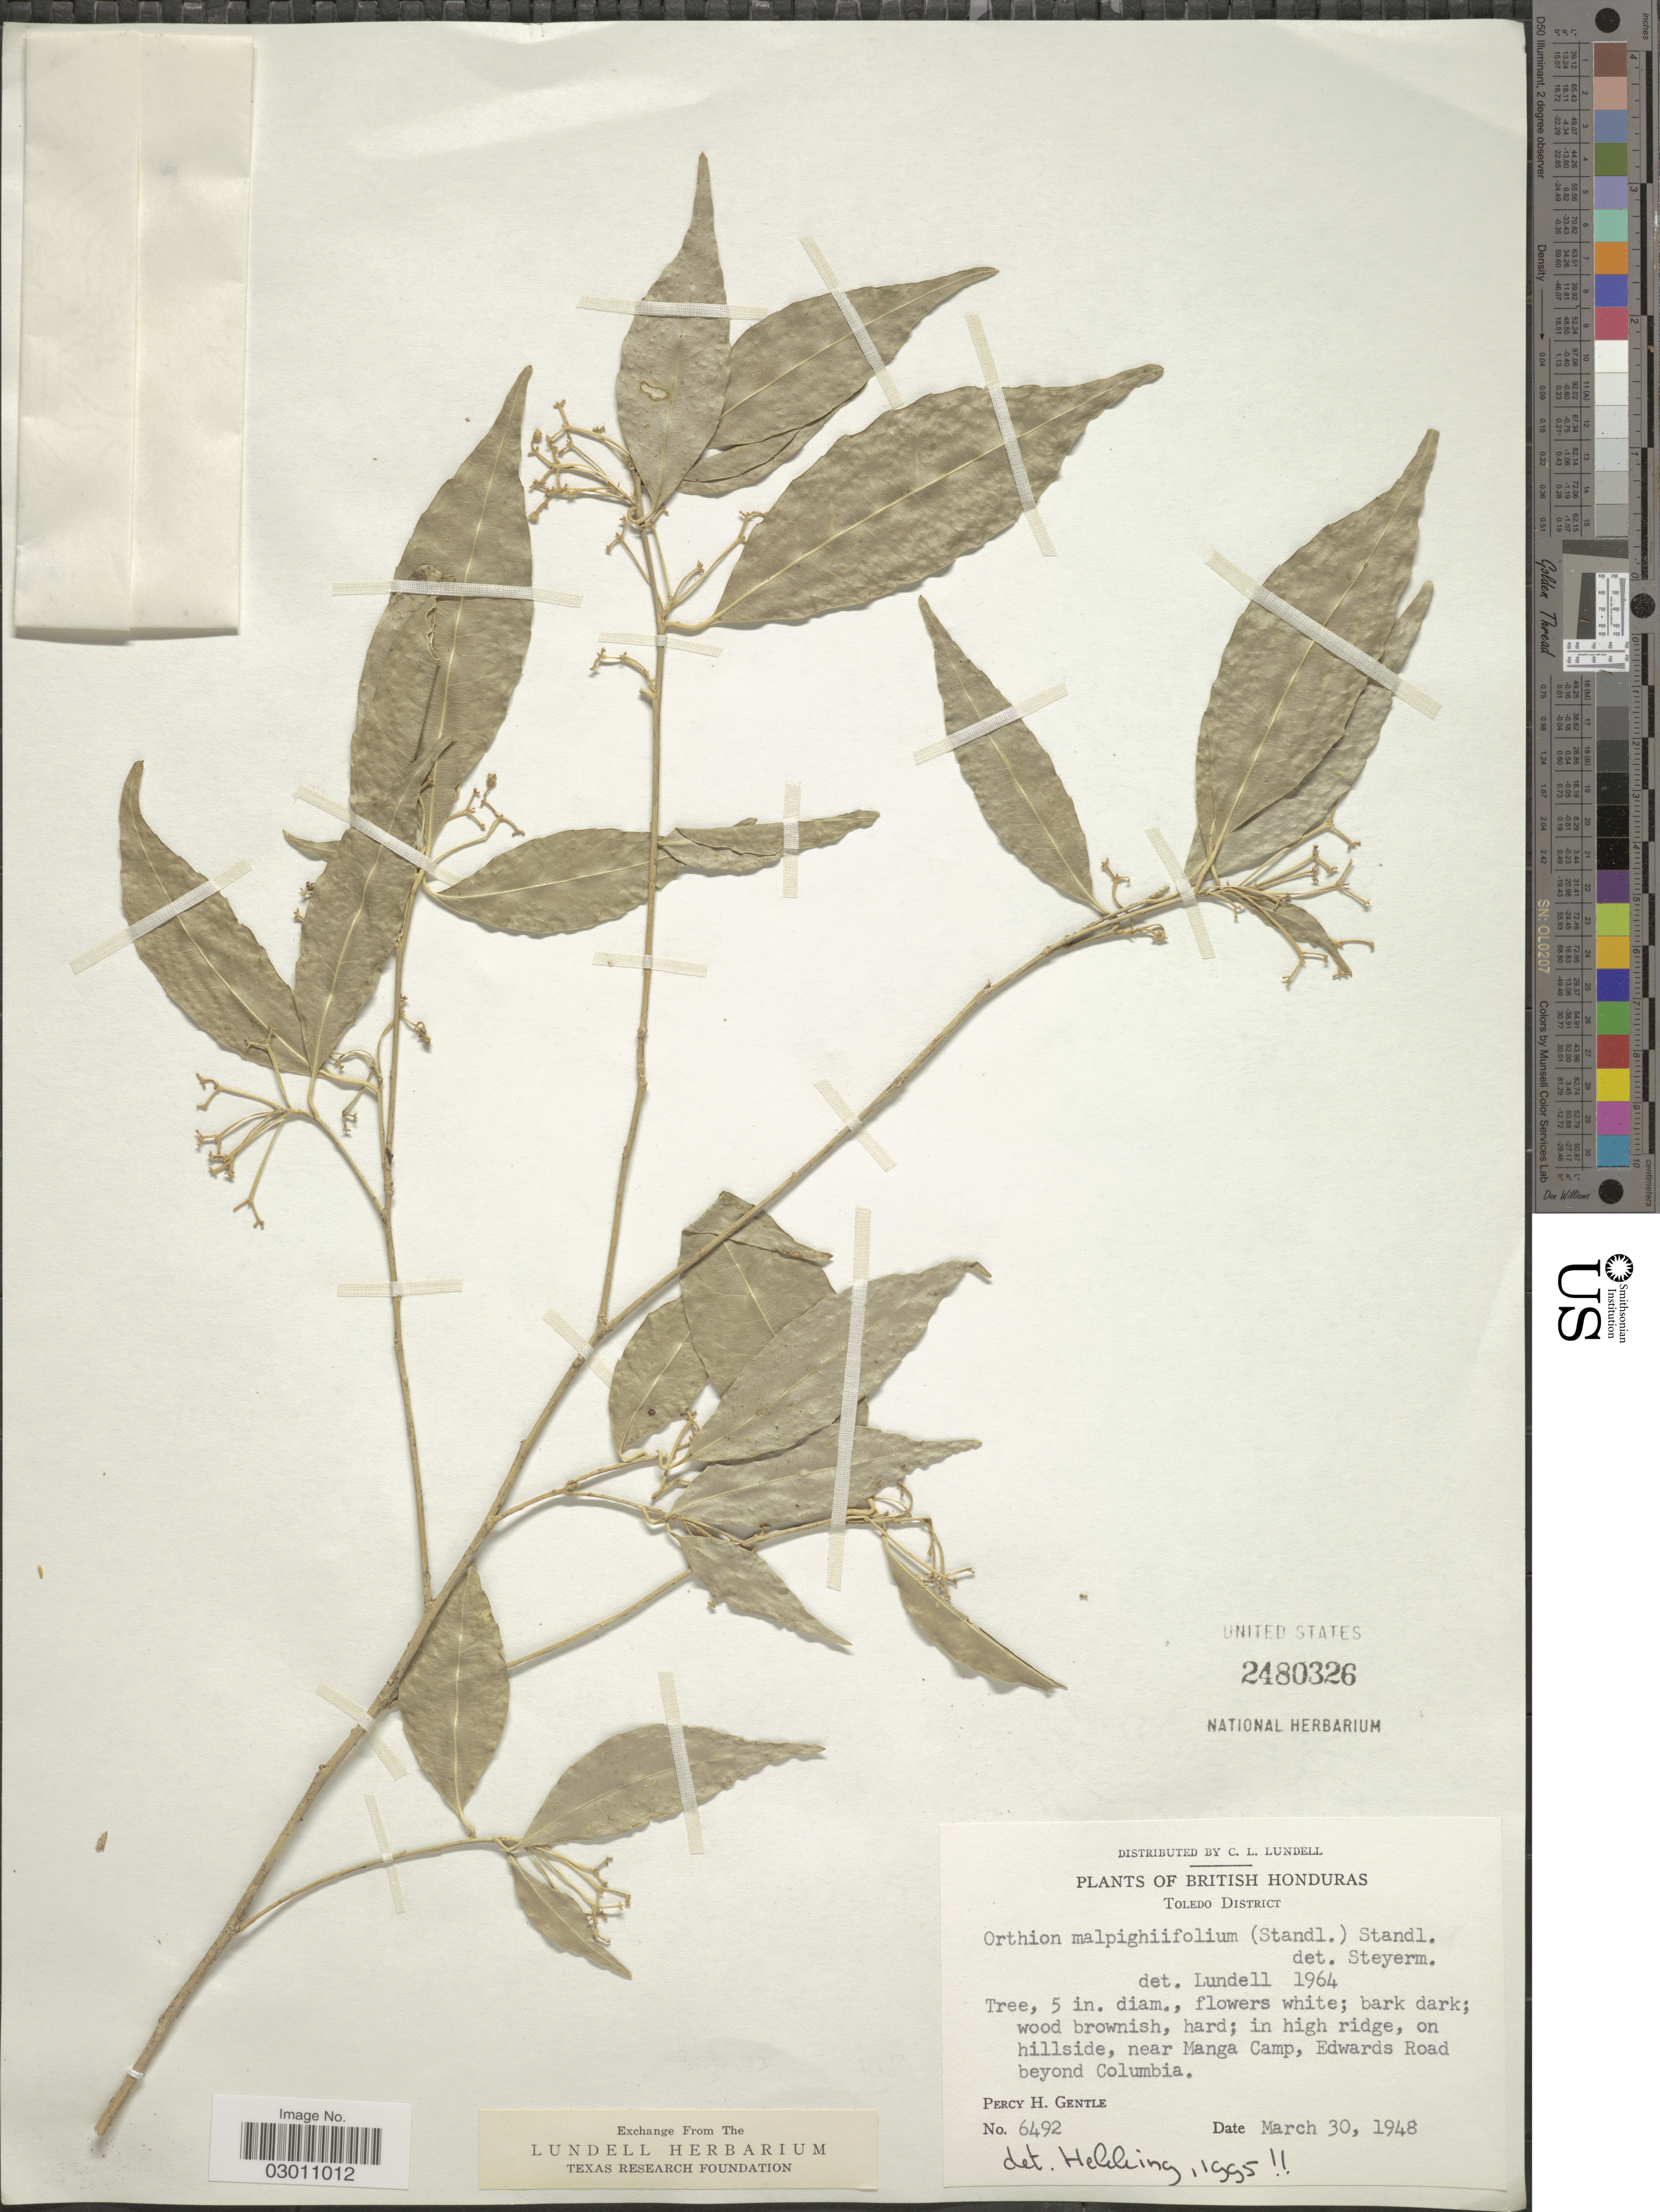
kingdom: Plantae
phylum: Tracheophyta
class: Magnoliopsida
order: Malpighiales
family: Violaceae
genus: Orthion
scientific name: Orthion malpighiifolium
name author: (Standl.) Standl. & Steyerm.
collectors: P. H. Gentle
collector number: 6492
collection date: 1948-03-30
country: Belize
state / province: Toledo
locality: British Honduras. Toledo District. In high ridge, on hillside, near Manga Camp, Edwards Road beyond Columbia.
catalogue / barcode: US 2480326